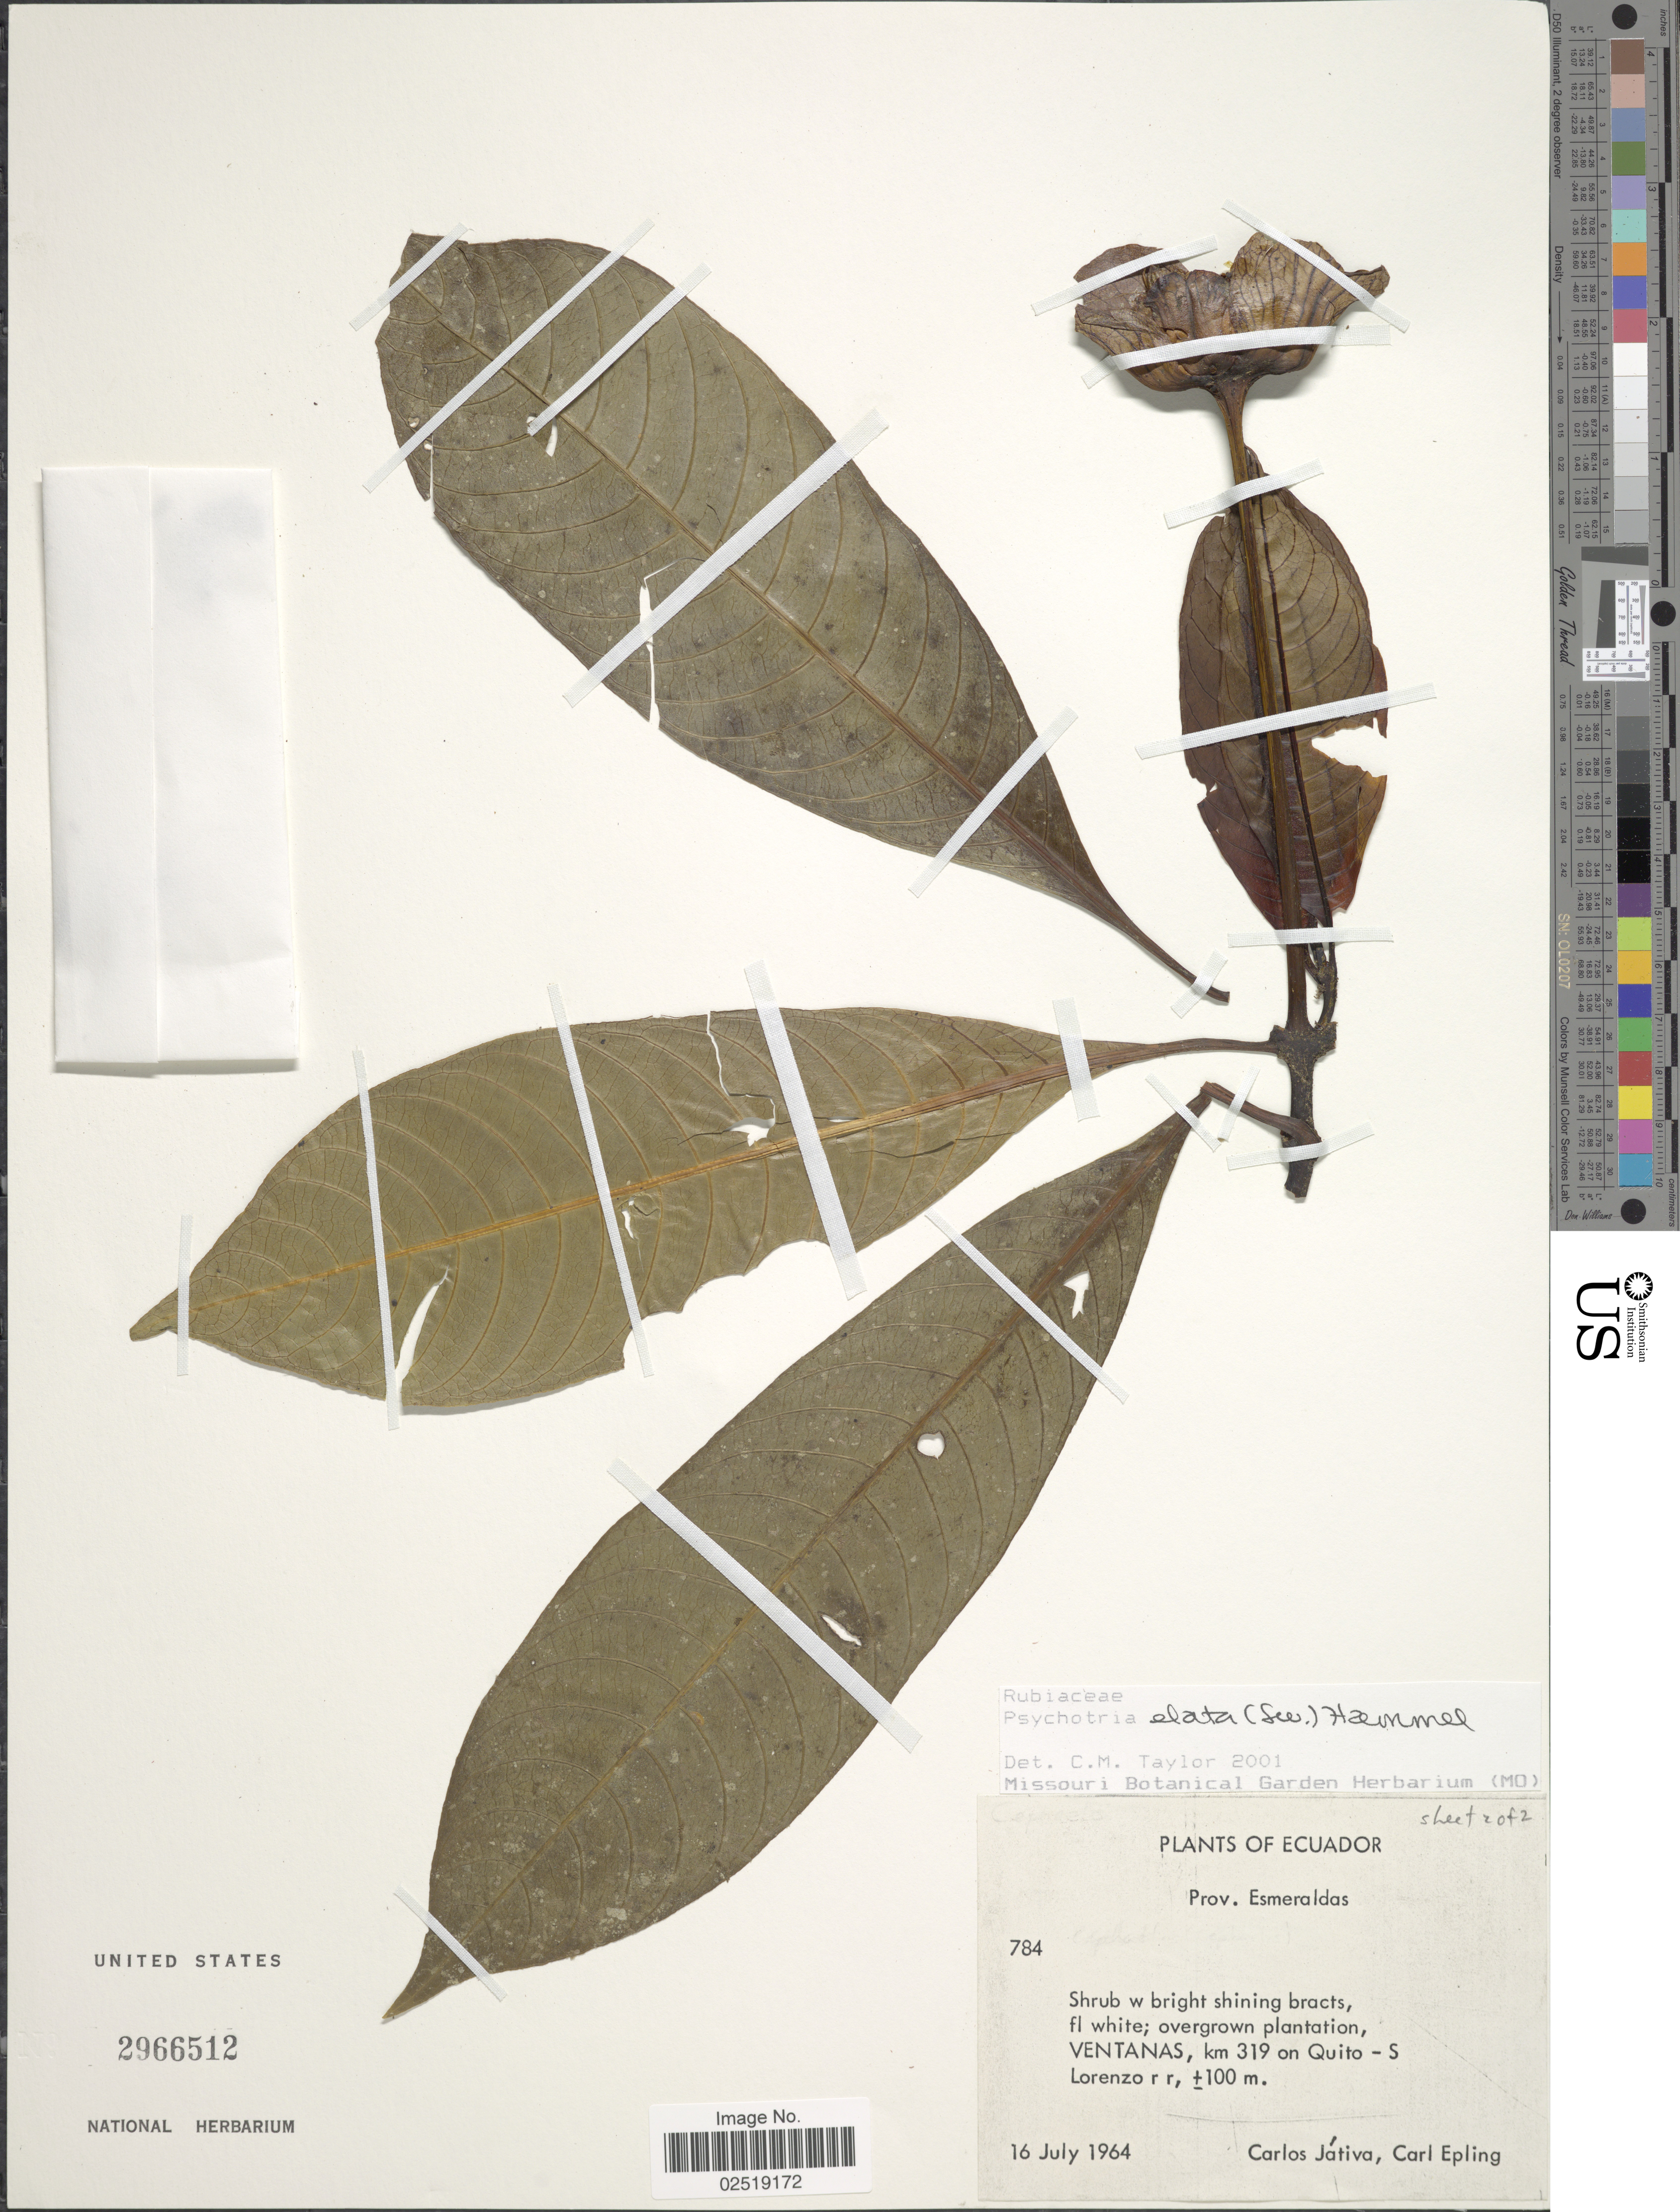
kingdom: Plantae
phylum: Tracheophyta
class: Magnoliopsida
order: Gentianales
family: Rubiaceae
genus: Psychotria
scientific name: Psychotria elata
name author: (Sw.) Hammel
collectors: C. D. Játiva & C. C. Epling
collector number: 784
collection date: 1964-07-16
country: Ecuador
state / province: Esmeraldas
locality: Prov. Esmeraldas. Ventanas, km 319 on Quito-S Lorenzo r r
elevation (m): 100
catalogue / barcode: US 2966512